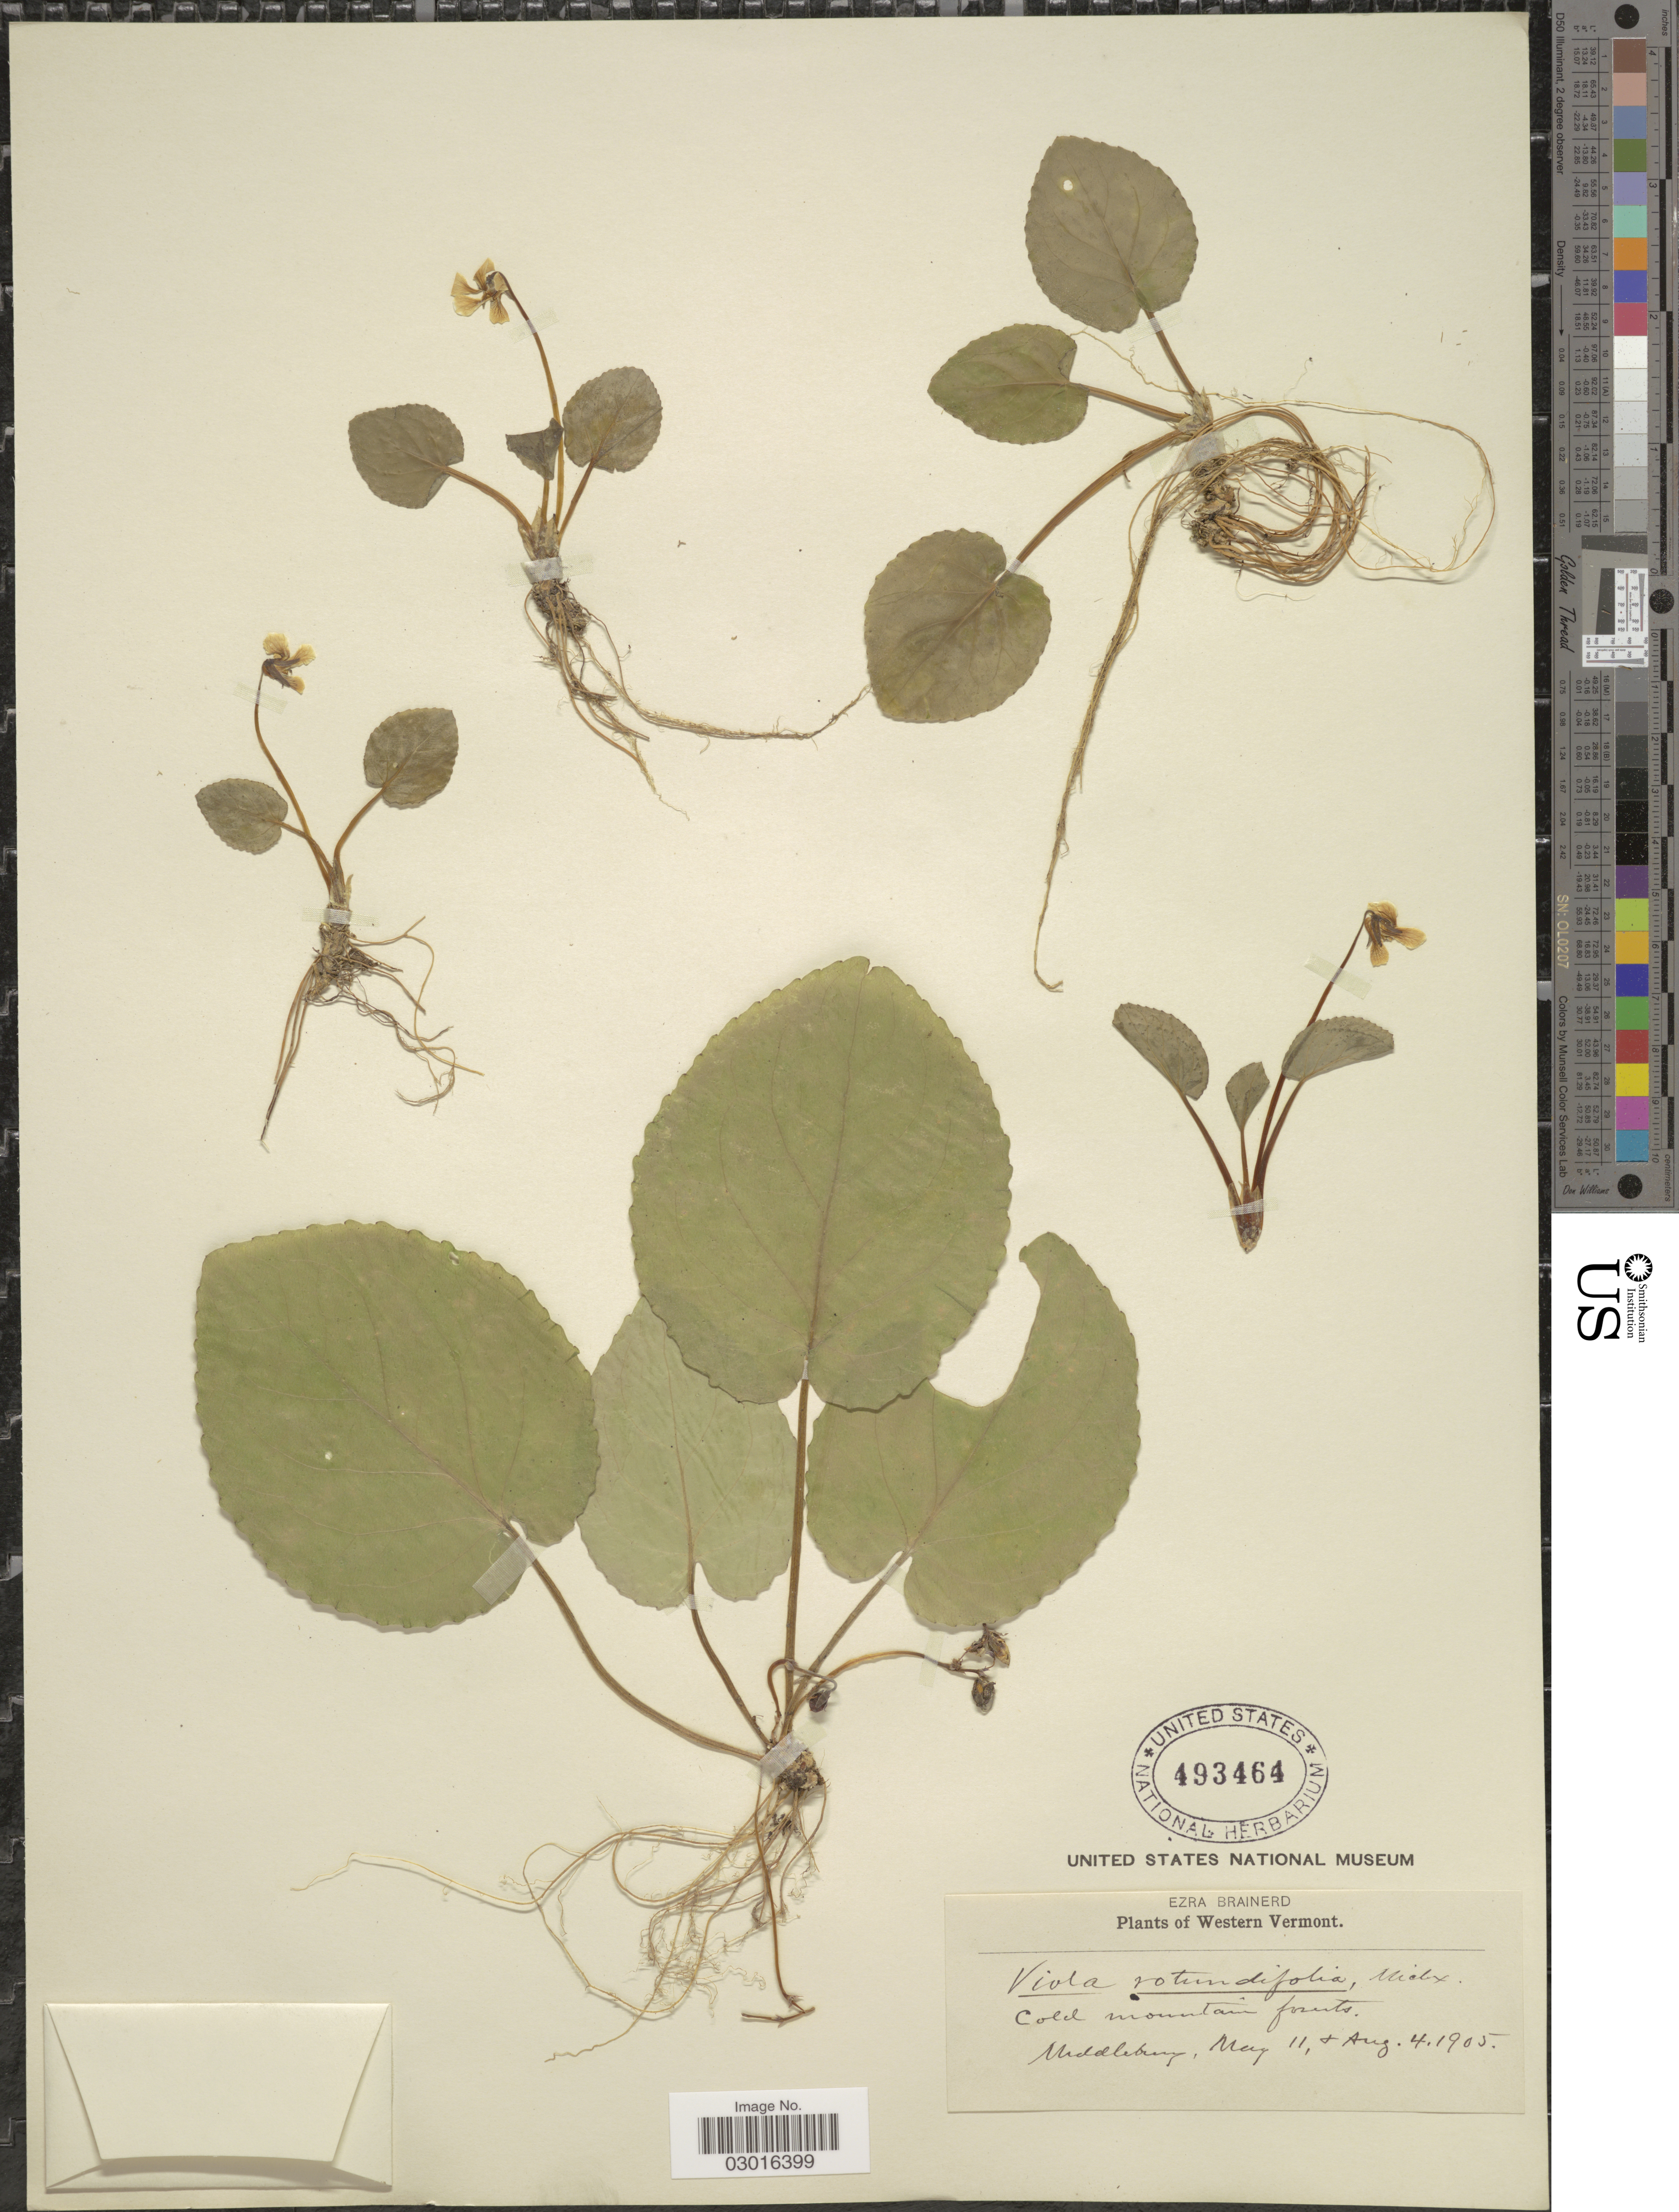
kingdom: Plantae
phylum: Tracheophyta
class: Magnoliopsida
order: Malpighiales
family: Violaceae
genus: Viola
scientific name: Viola rotundifolia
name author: Michx.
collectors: E. Brainerd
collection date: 1905-05-11/1905-08-04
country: United States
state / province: Vermont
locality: Western Vermont. Cold mountain forests. Middleburg.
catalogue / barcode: US 493464